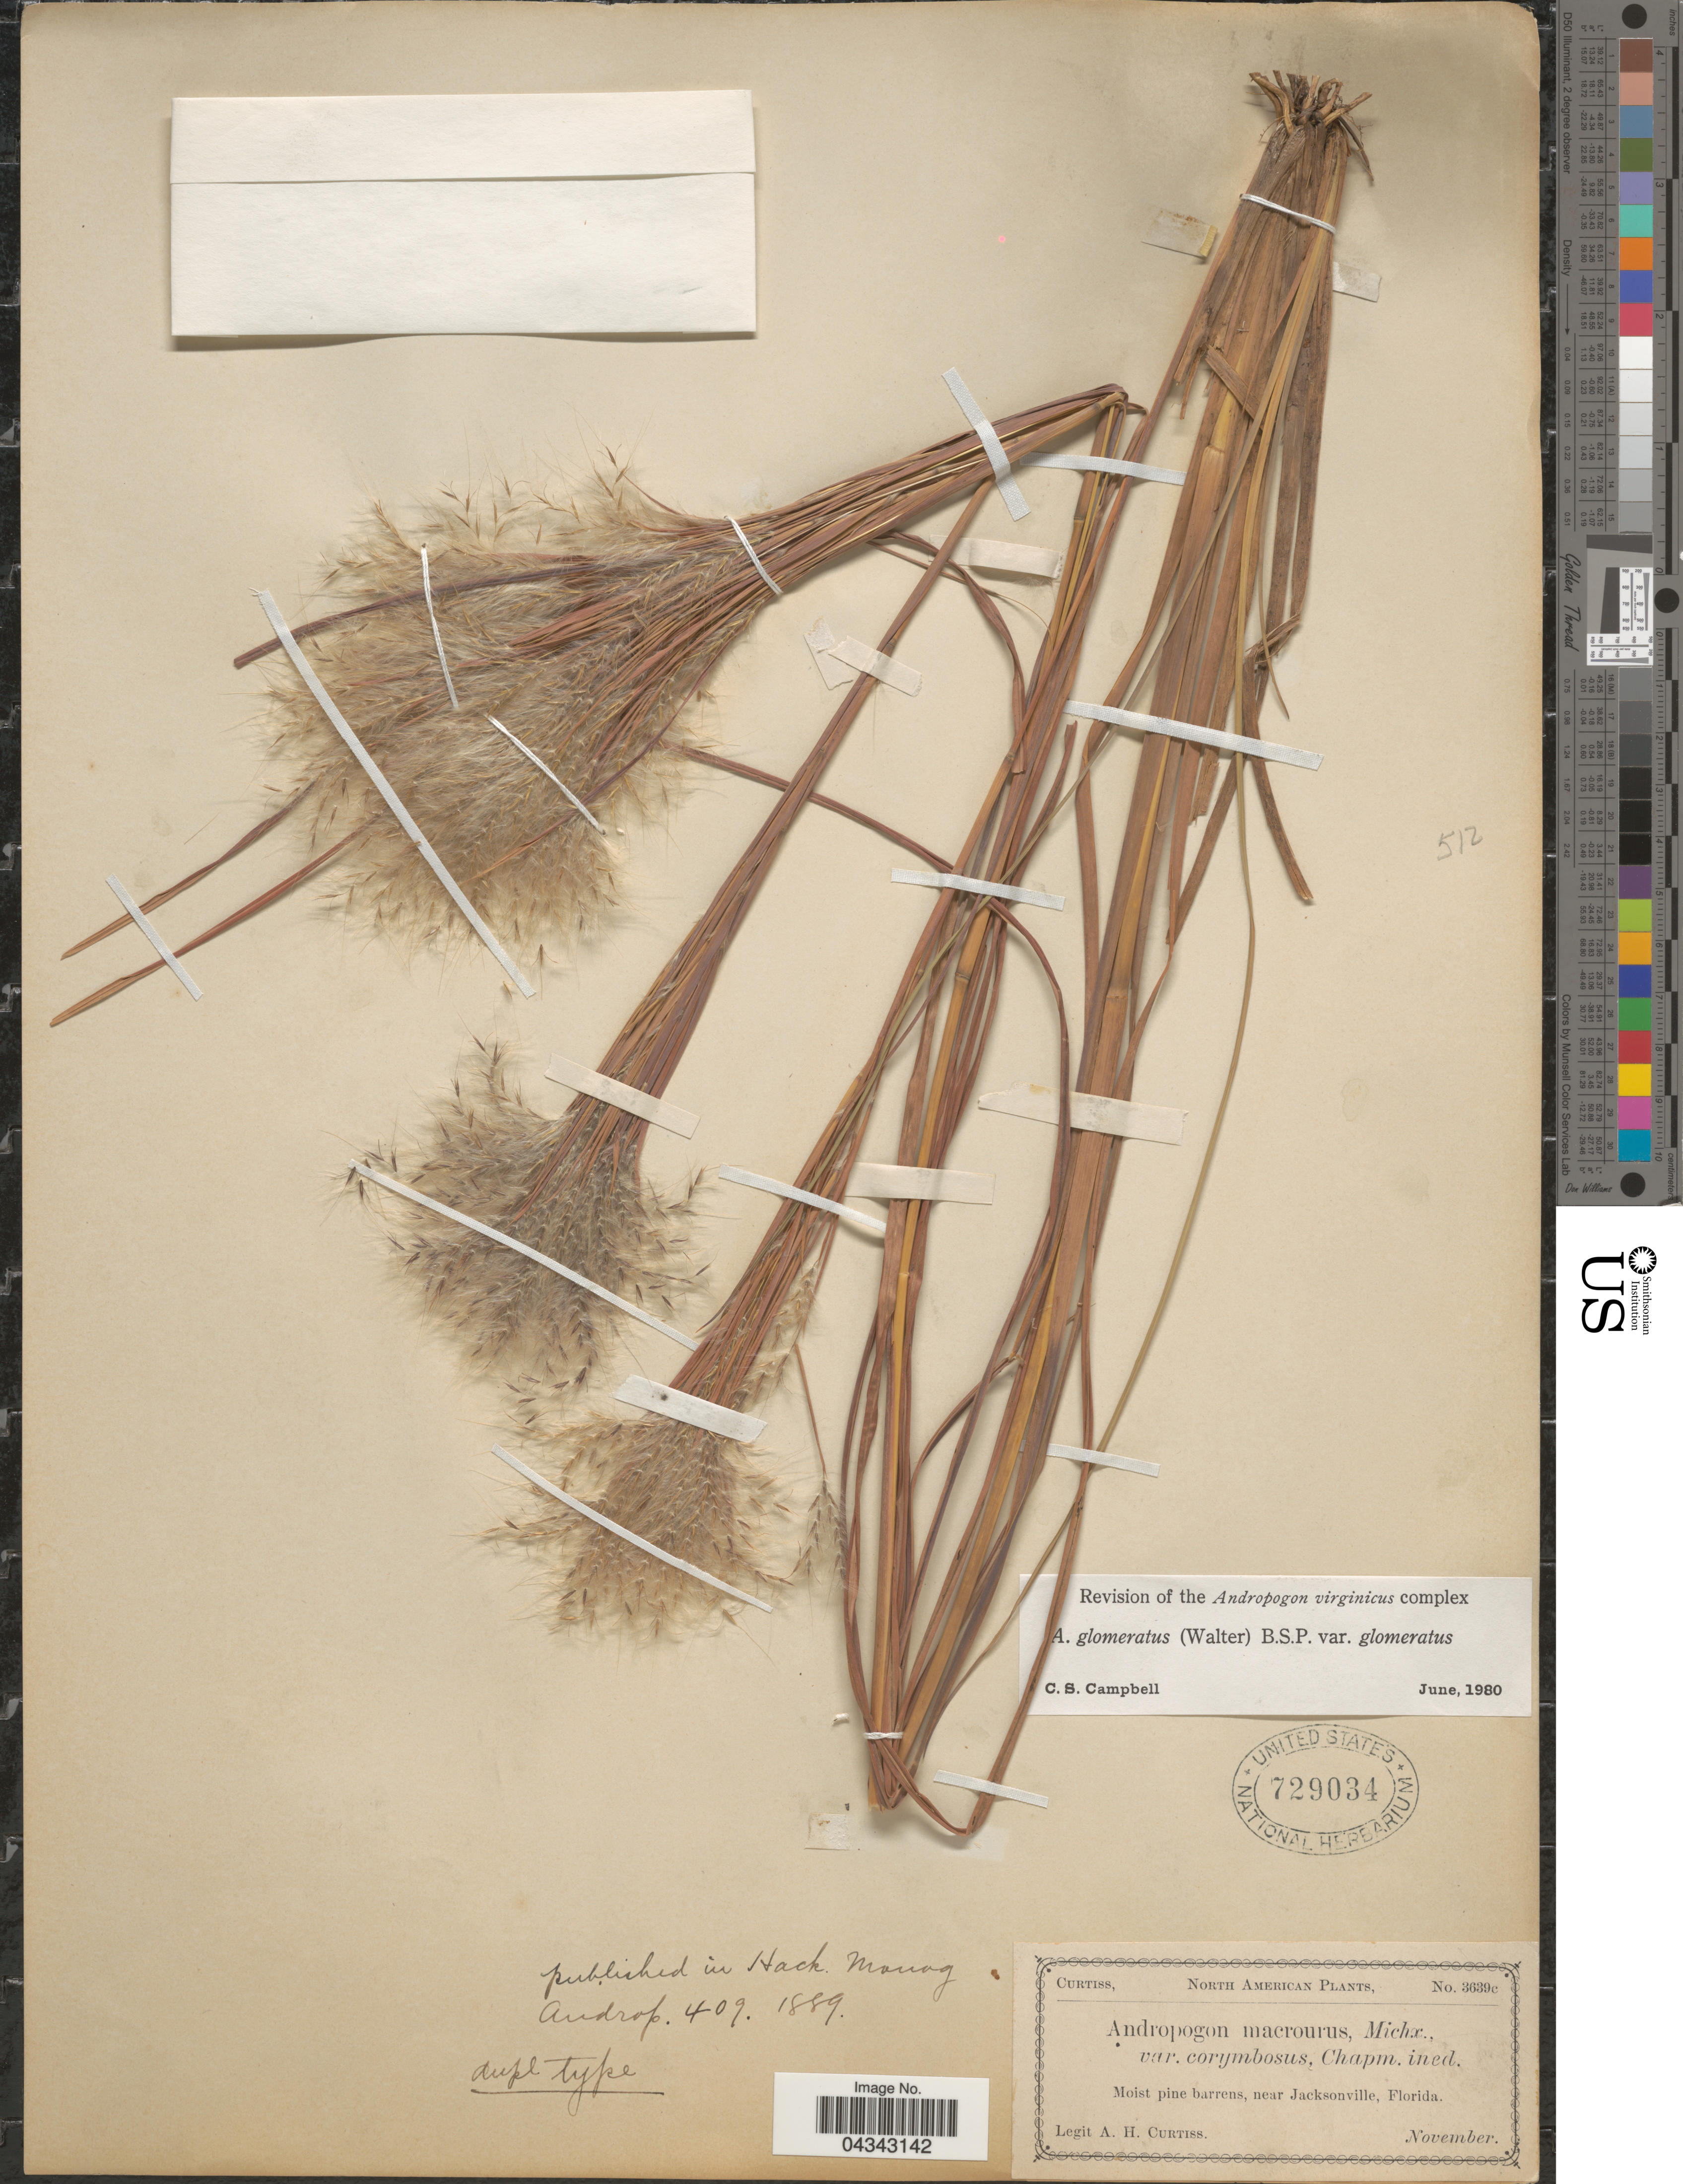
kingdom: Plantae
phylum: Tracheophyta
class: Liliopsida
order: Poales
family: Poaceae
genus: Andropogon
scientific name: Andropogon glomeratus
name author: (Walter) Britton, Stearns & Poggenb.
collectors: A. H. Curtiss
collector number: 3639c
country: United States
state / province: Florida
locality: Moist pine barrens, near Jacksonville.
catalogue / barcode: US 729034